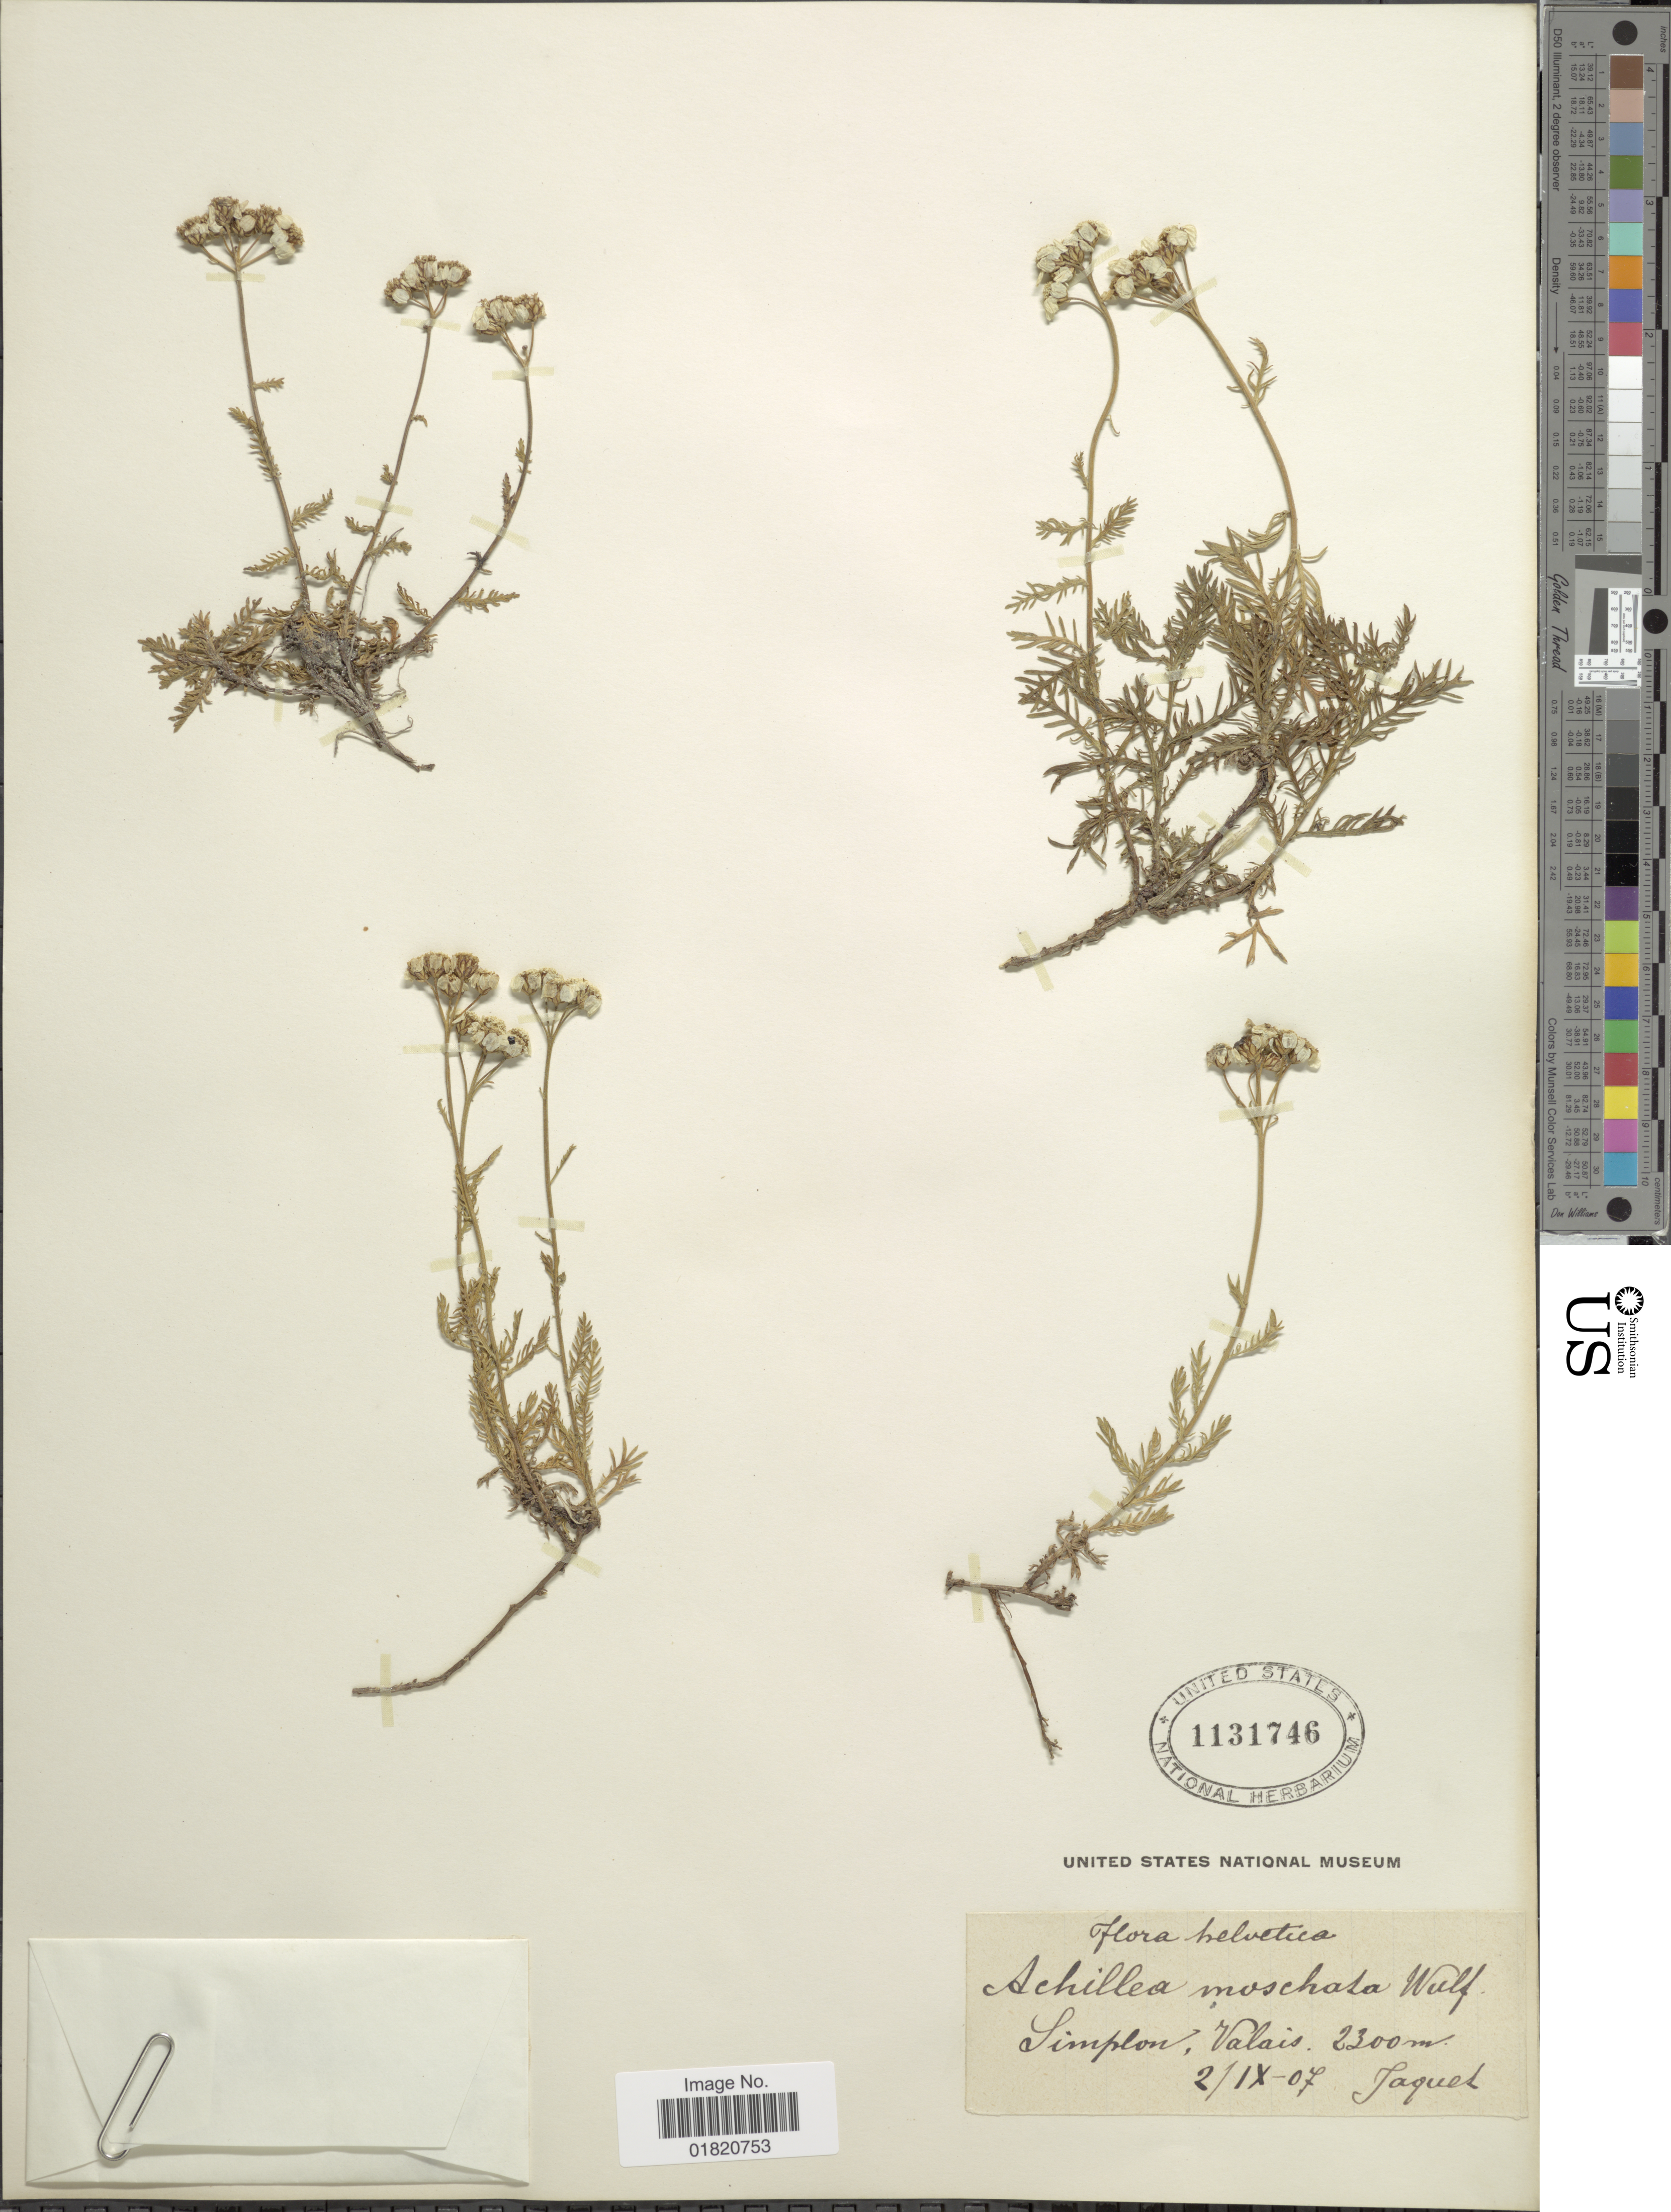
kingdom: Plantae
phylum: Tracheophyta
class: Magnoliopsida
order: Asterales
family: Asteraceae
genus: Achillea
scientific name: Achillea moschata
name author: Wulfen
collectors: -. Jaquel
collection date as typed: Transcribed d/m/y: 2/9/7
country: Switzerland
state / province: Valais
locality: Helvetica. Simplon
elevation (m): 2300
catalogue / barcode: US 1131746